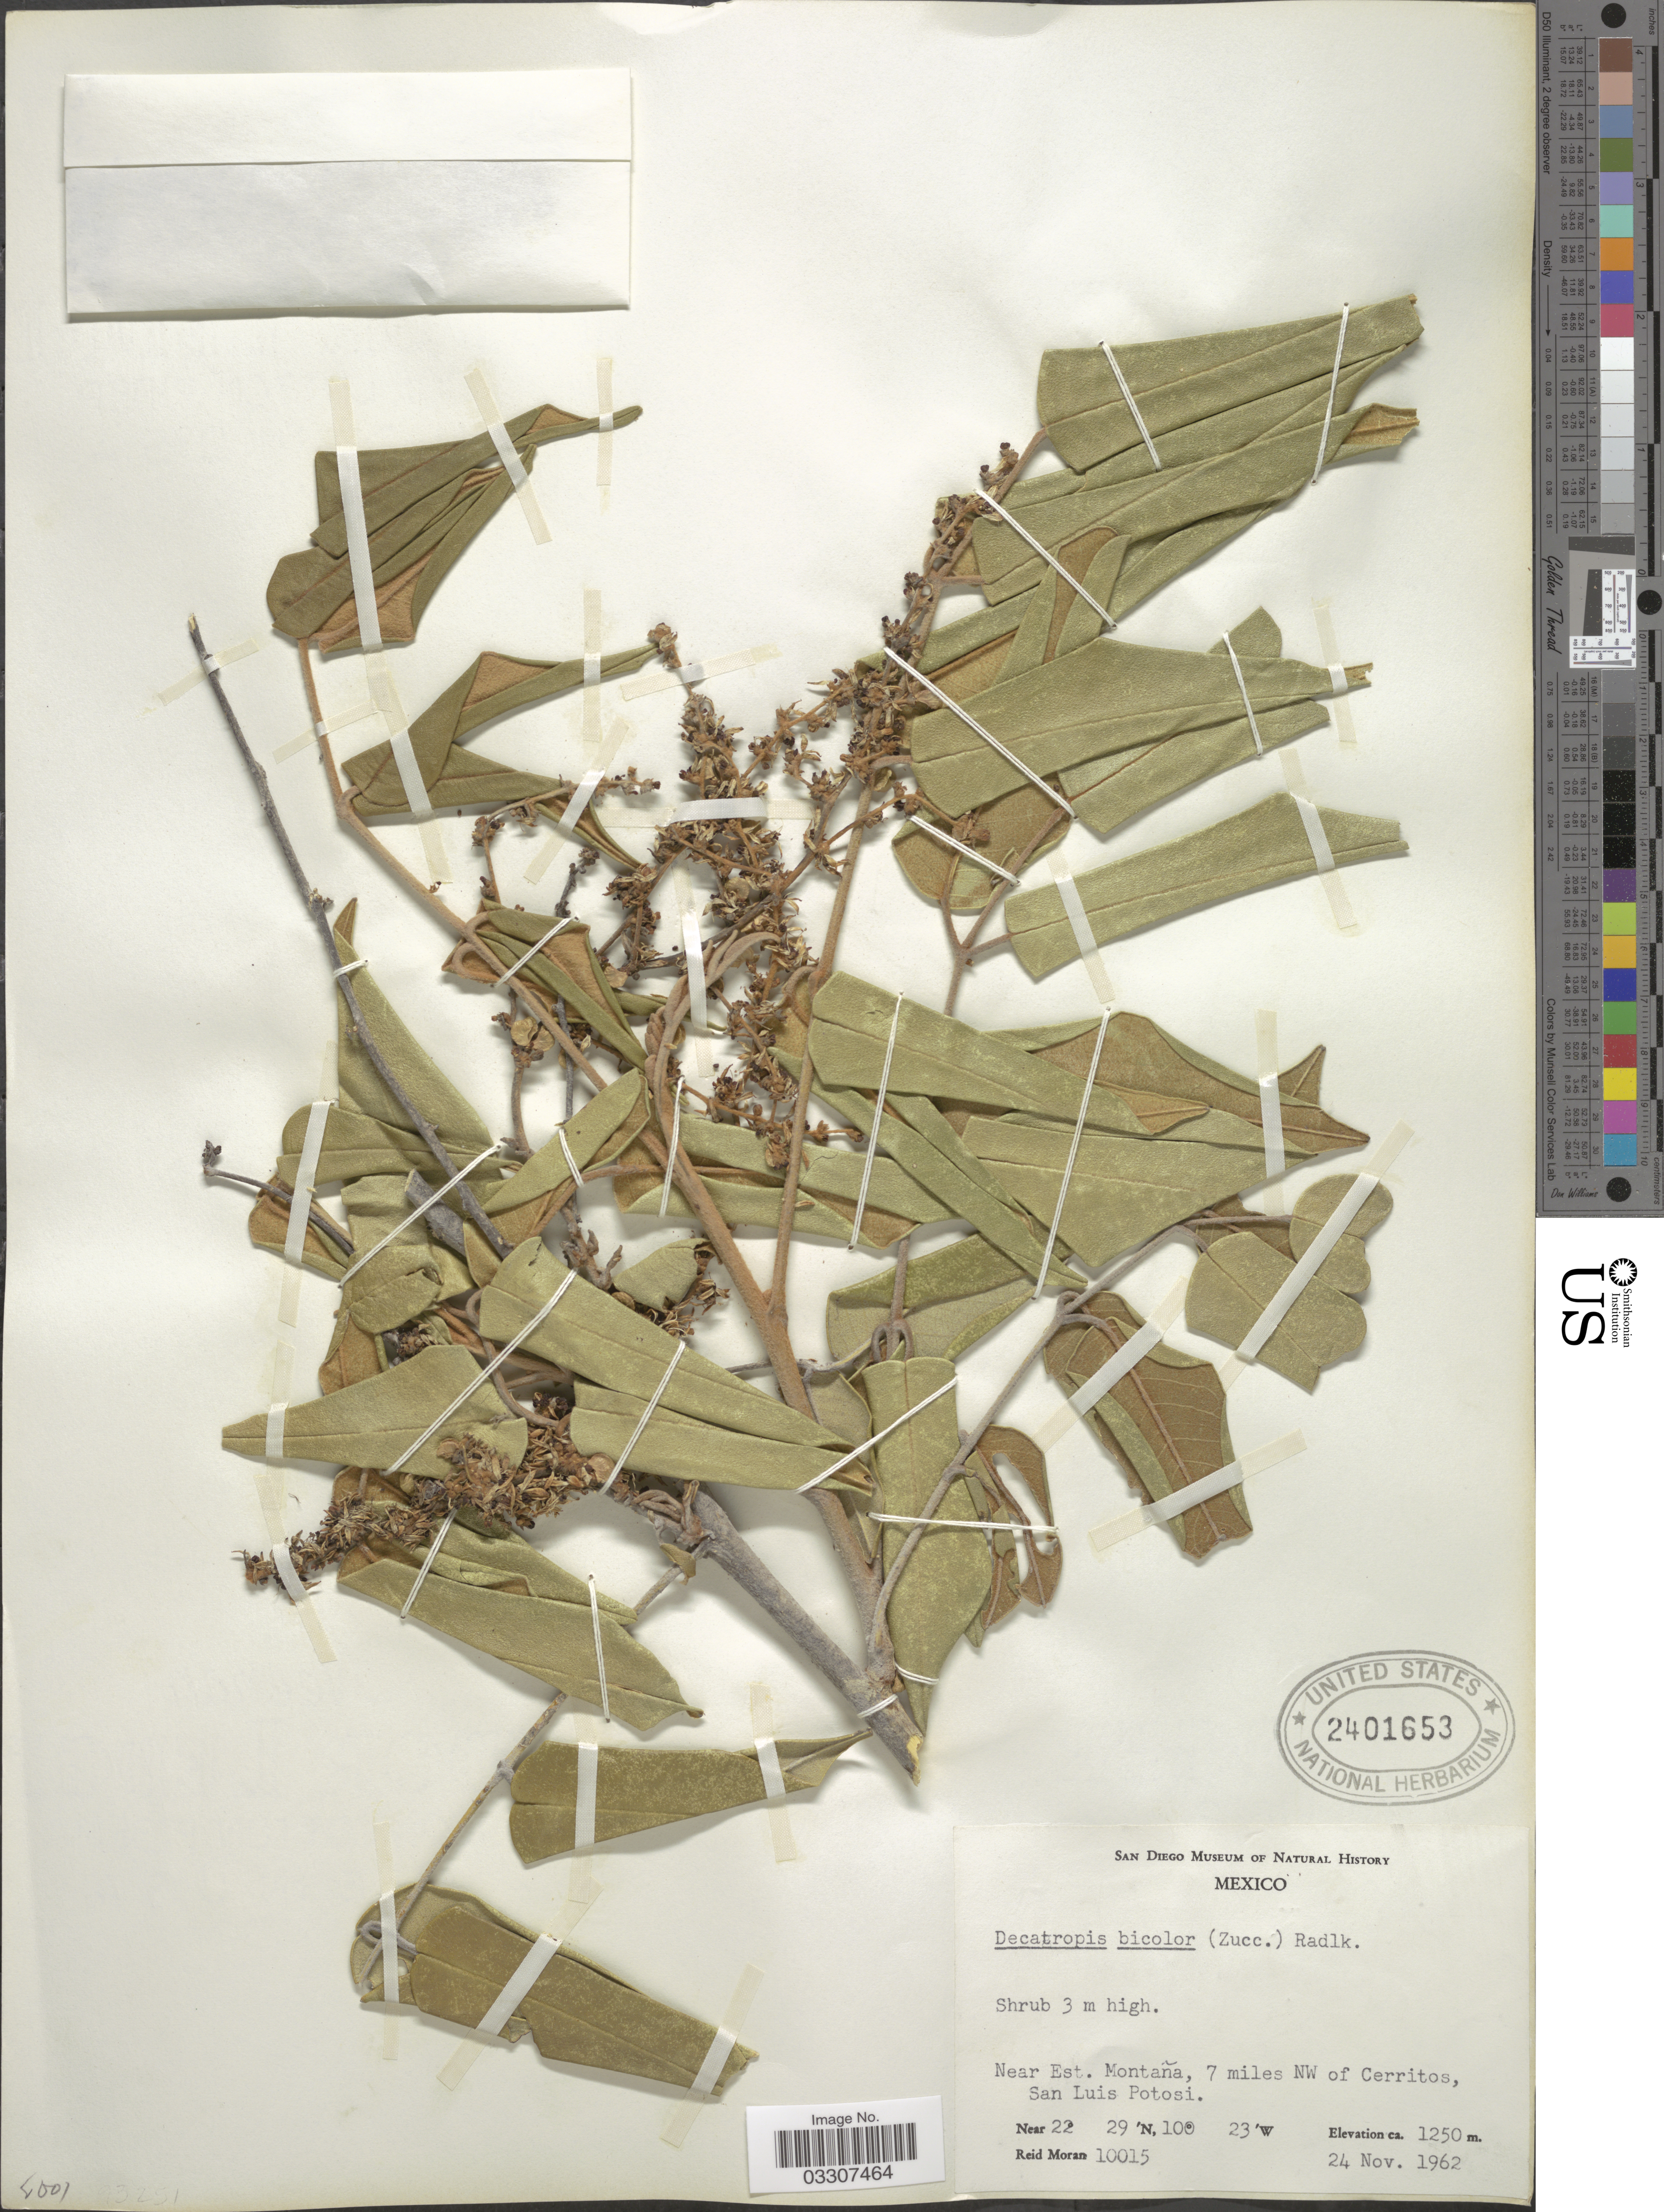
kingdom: Plantae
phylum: Tracheophyta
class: Magnoliopsida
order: Sapindales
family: Rutaceae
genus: Decatropis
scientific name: Decatropis bicolor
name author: (Zucc.) Radlk.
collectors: R. Moran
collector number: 10015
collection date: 1962-11-24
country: Mexico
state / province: San Luis Potosí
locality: Near Est. Montaña, 7 miles NW of Cerritos.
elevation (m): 1250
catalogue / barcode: US 2401653